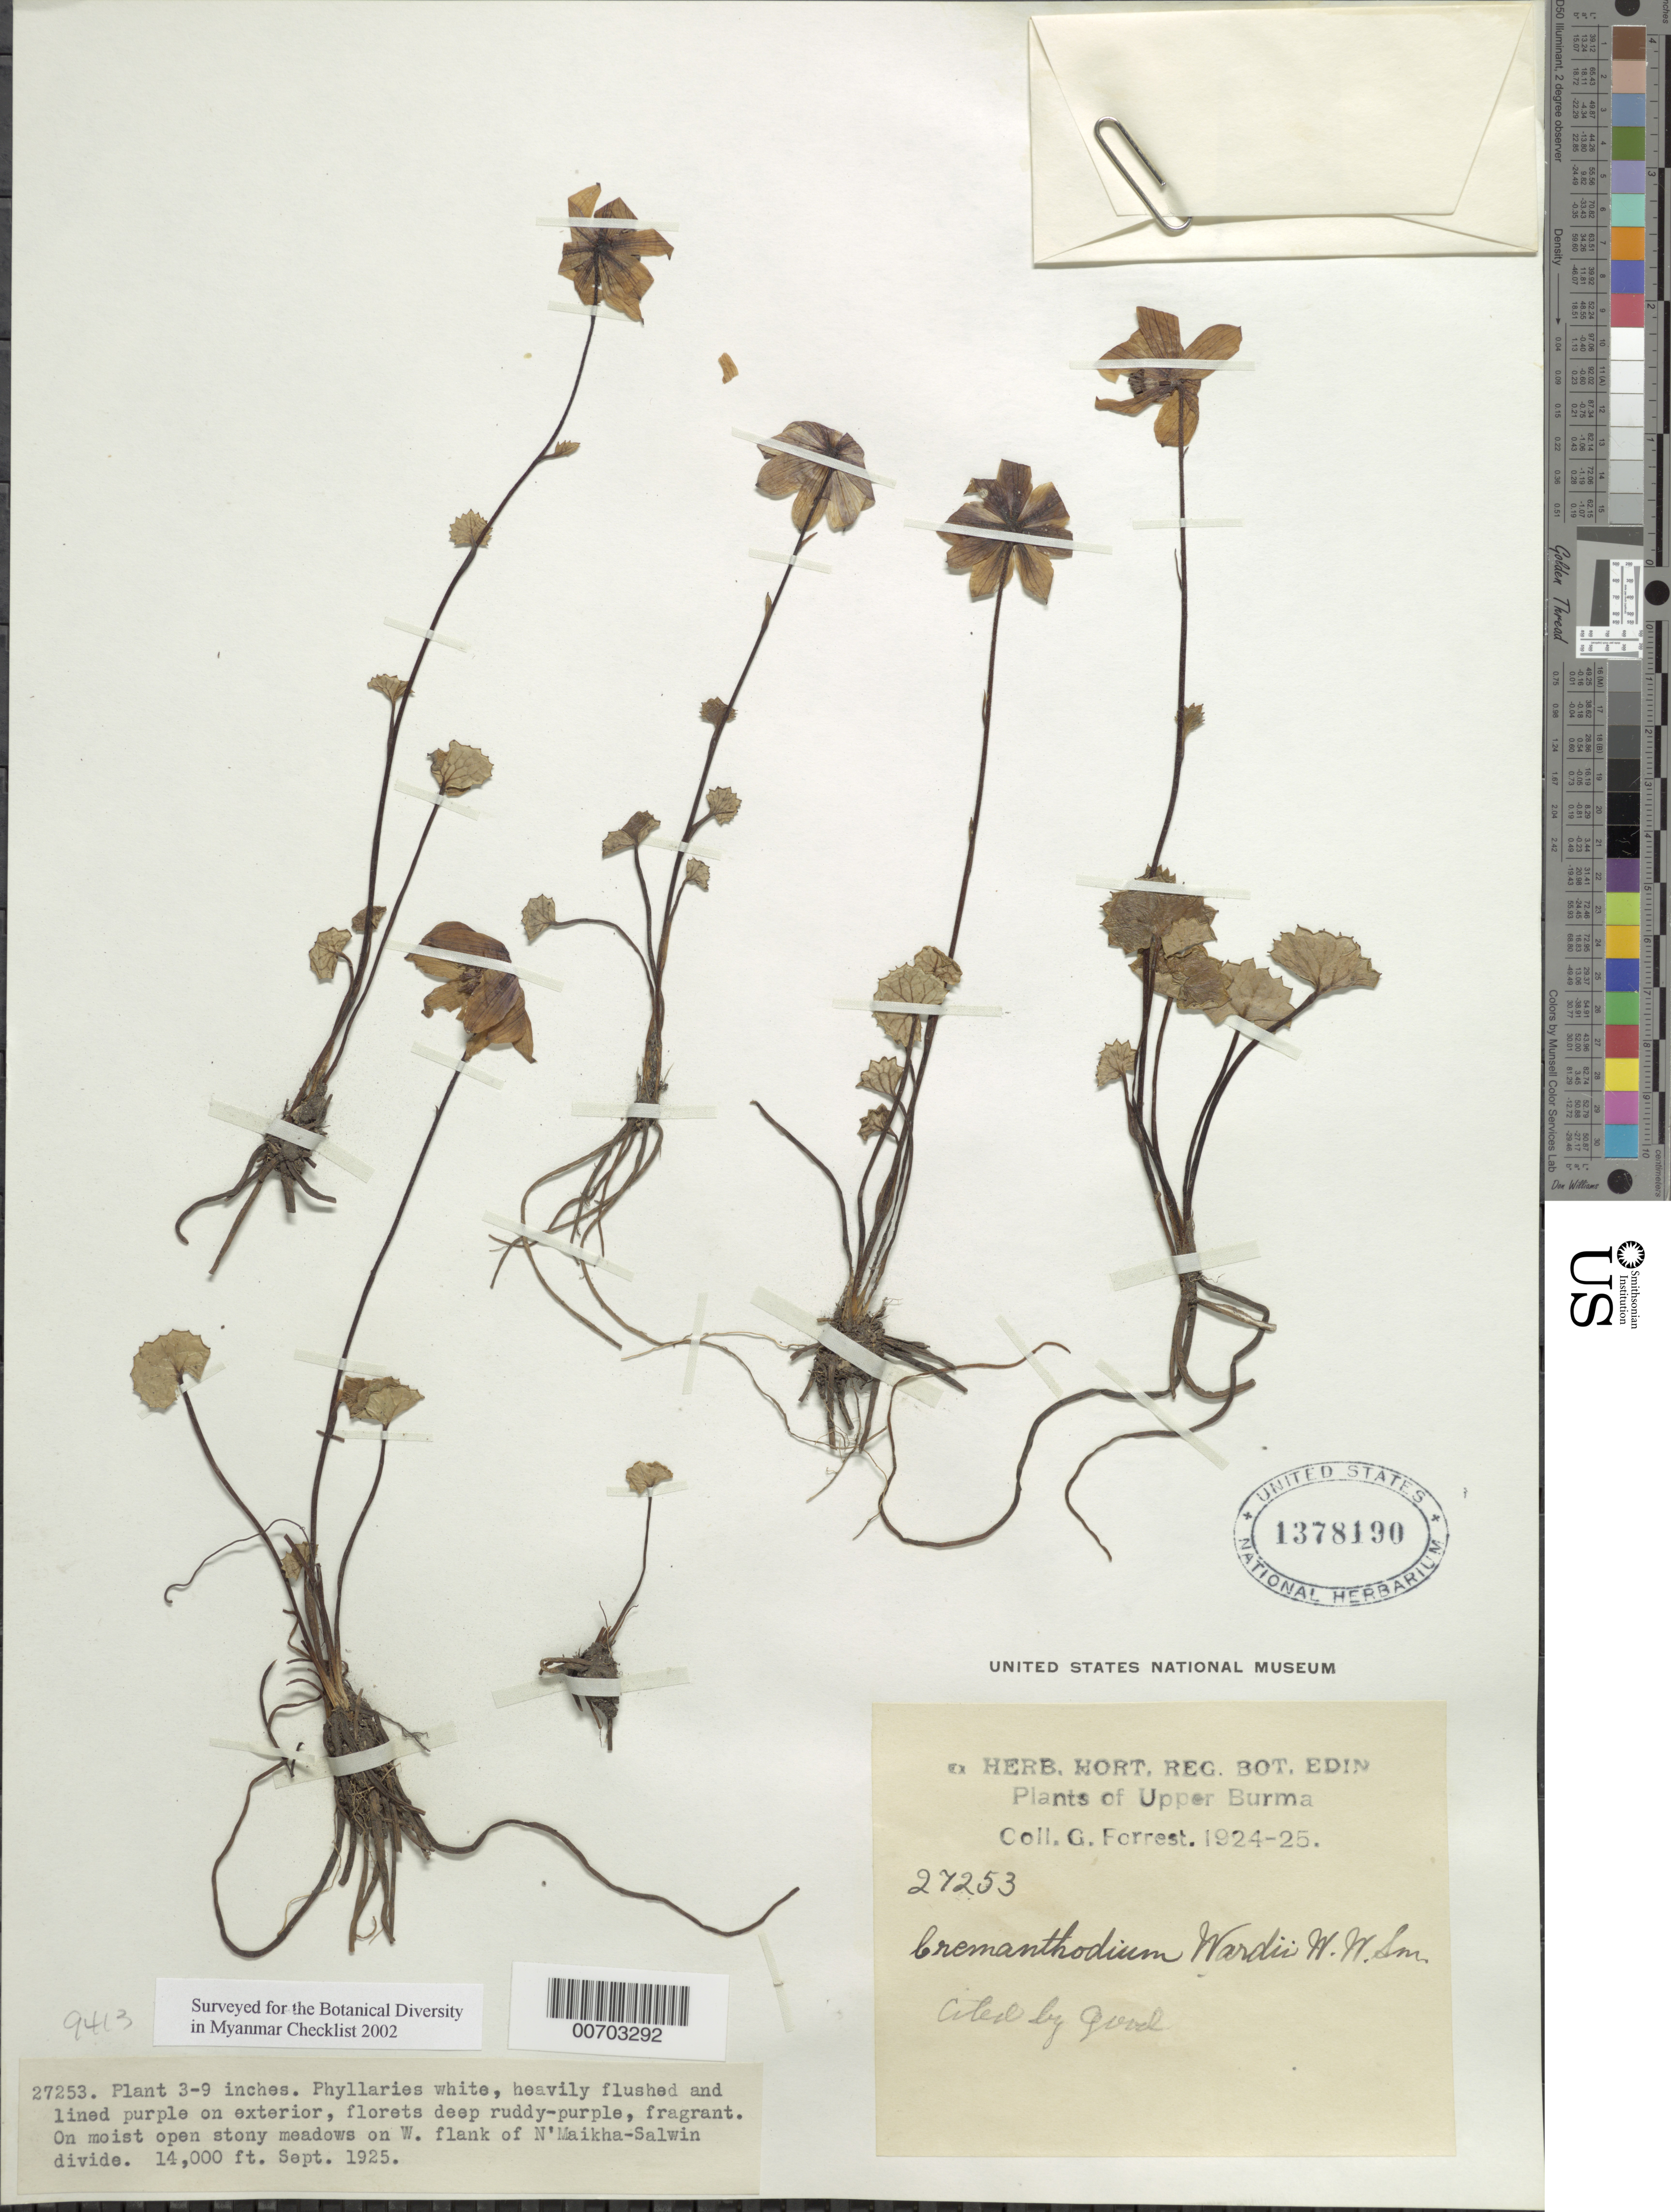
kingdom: Plantae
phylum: Tracheophyta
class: Magnoliopsida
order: Asterales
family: Asteraceae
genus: Cremanthodium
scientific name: Cremanthodium wardii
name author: W.W. Sm.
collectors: G. Forrest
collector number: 27253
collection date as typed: Sep 1925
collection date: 1925-09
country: Myanmar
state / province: Kachin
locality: N'Maikha-Salwin Divide, W flank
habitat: Moist open stony meadows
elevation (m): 4267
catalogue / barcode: US 1378190